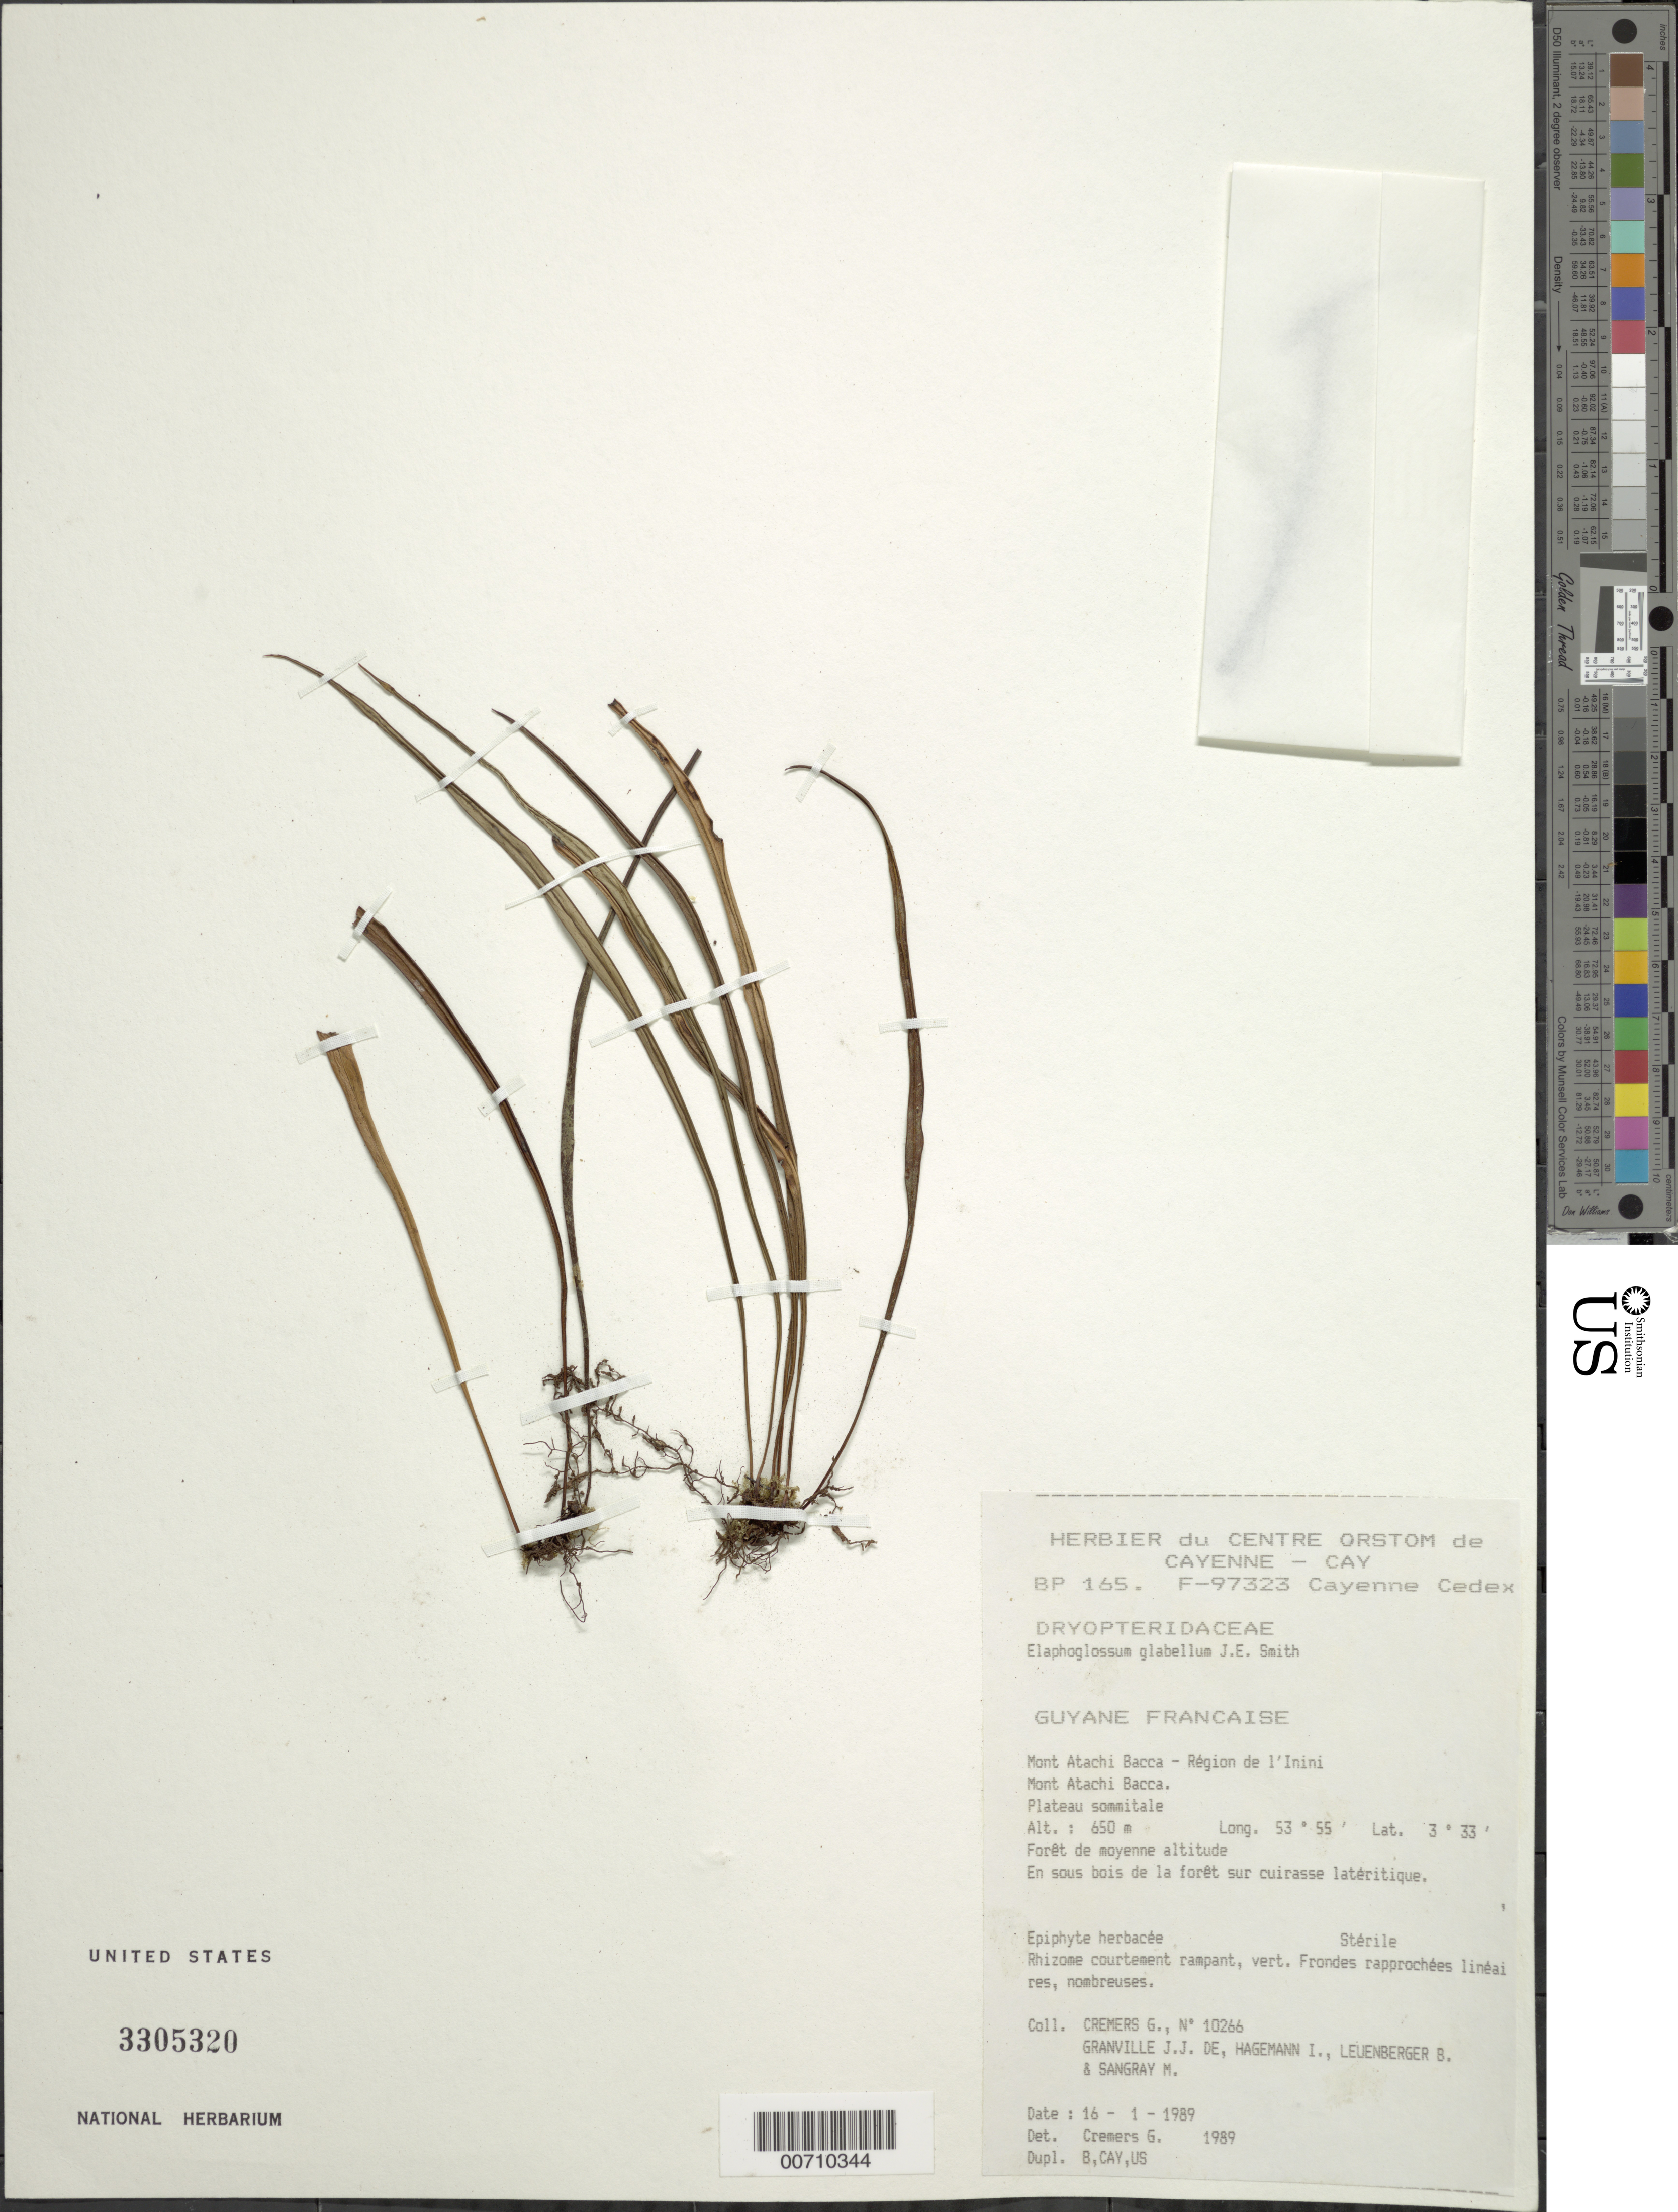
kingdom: Plantae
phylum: Tracheophyta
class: Polypodiopsida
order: Polypodiales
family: Dryopteridaceae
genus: Elaphoglossum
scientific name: Elaphoglossum glabellum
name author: J. Sm.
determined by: Cremers, Georges A.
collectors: G. Cremers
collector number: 10266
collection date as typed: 16-Jan-89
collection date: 1989-01-16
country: French Guiana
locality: Mont Atachi Bacca, région de l'Inini, plateau sommitale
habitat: Forêt de moyenne alt. En sous bois de la forêt sur cuirasse latéritique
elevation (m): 650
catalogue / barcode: US 3305320